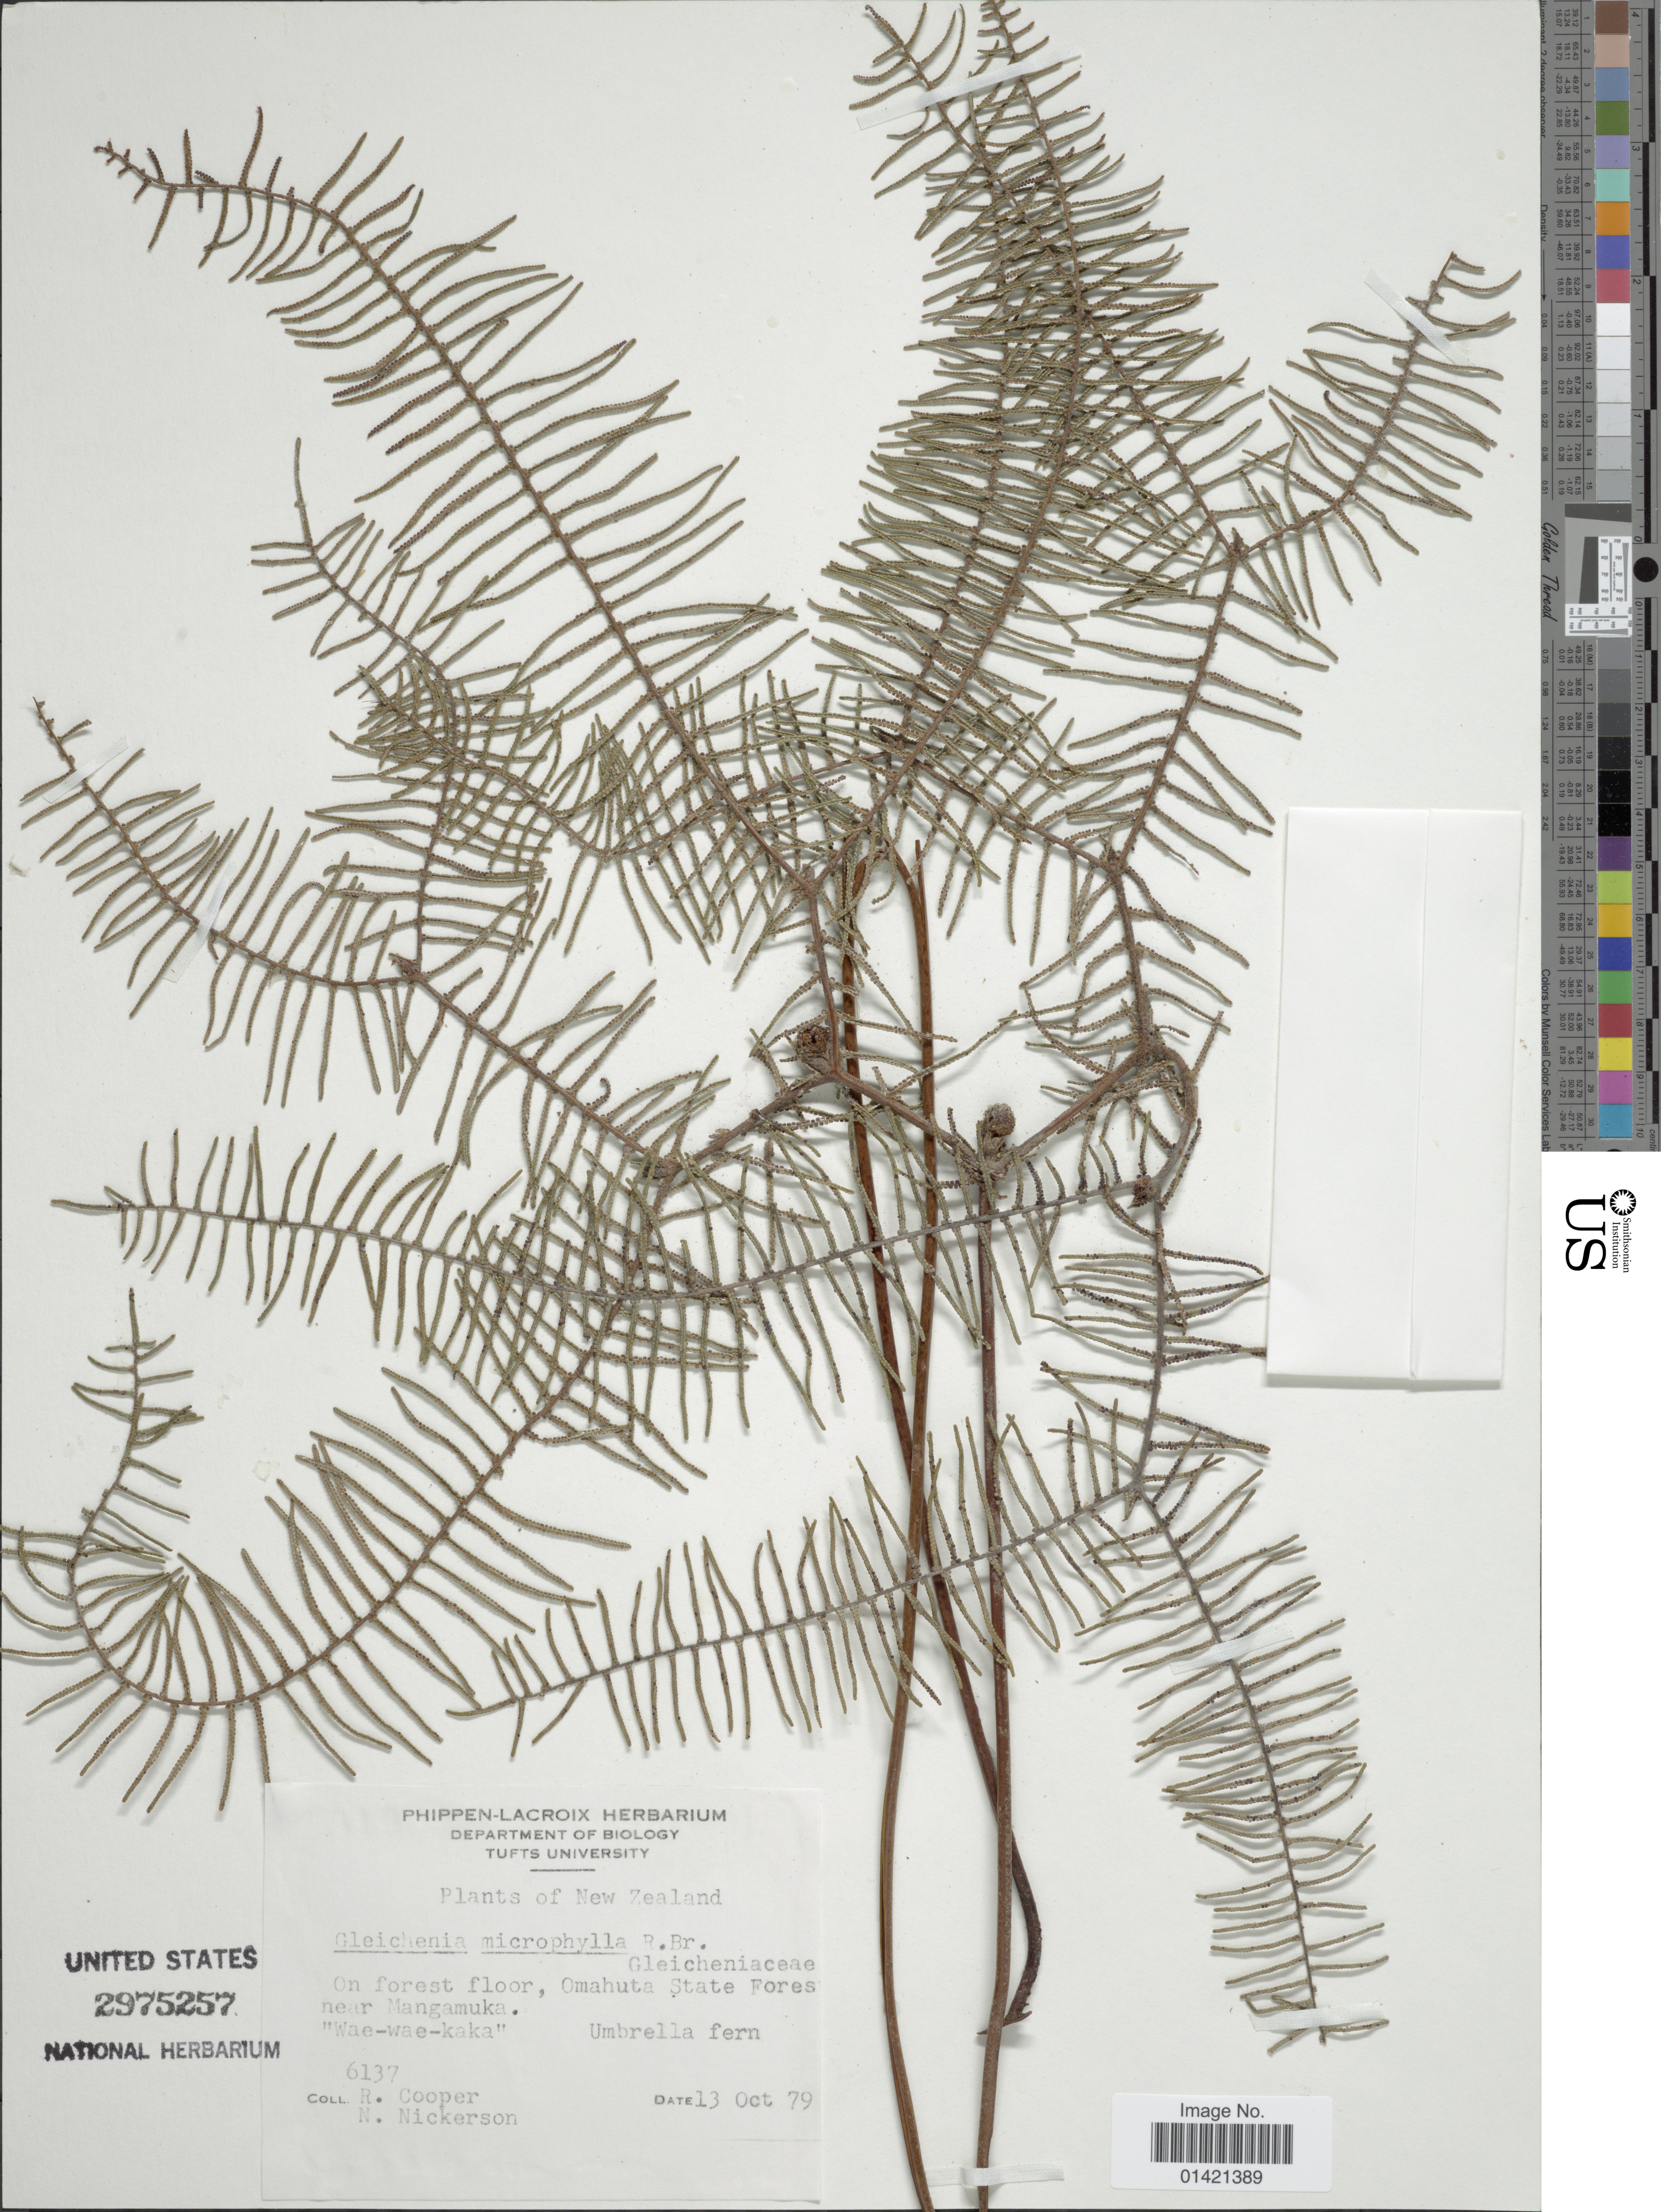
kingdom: Plantae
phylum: Tracheophyta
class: Polypodiopsida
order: Gleicheniales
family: Gleicheniaceae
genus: Gleichenia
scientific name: Gleichenia microphylla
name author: R. Br.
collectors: R. Cooper & N. Nickerson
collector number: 6137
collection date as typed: Transcribed d/m/y: 13/10/79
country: New Zealand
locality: On forest floor, Omahuta State Forest near Mangamuka.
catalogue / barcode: US 2975257